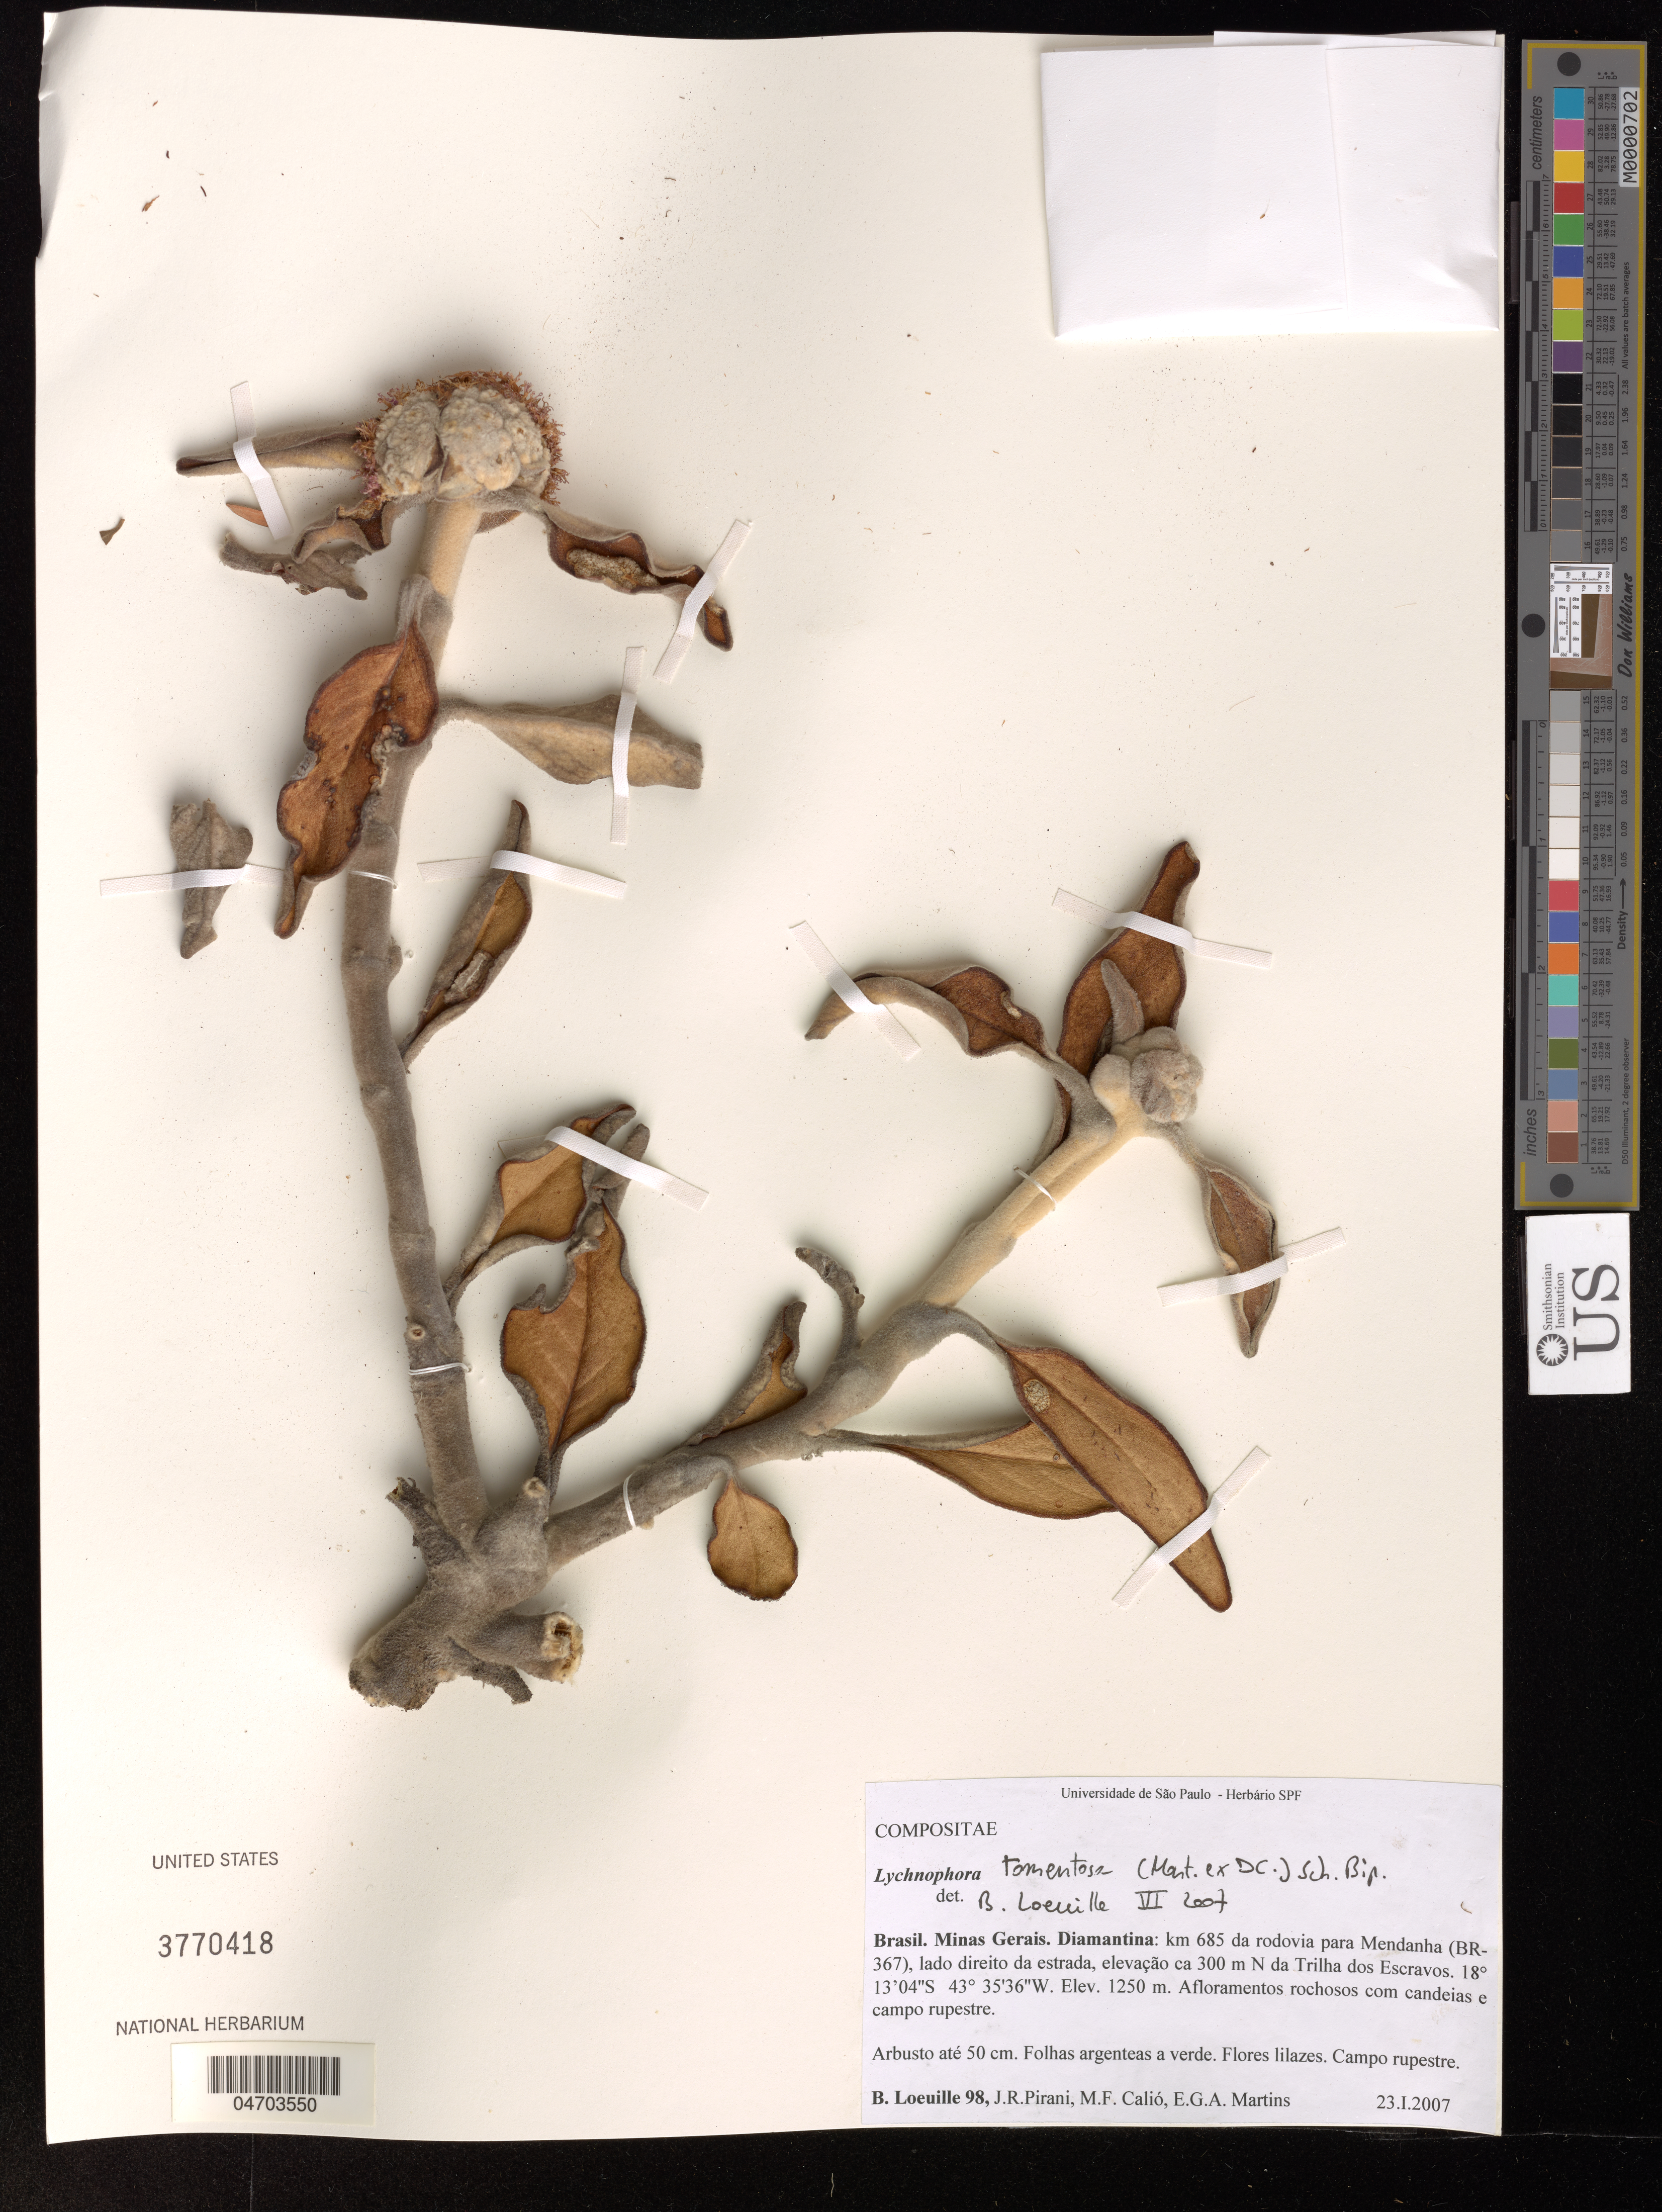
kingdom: Plantae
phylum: Tracheophyta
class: Magnoliopsida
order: Asterales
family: Asteraceae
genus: Lychnophora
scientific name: Lychnophora tomentosa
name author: (Mart. ex DC.) Sch. Bip.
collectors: B. Loeuille, J. Pirani & M. Calió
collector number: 98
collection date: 2007-01-23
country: Brazil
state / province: Minas Gerais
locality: Diamantina: km 685 da rodovia para Mendanha (BR-367), lado direito da estrada, elevação ca 300 m N da Trilha dos Escravos.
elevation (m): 1250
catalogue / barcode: US 3770418